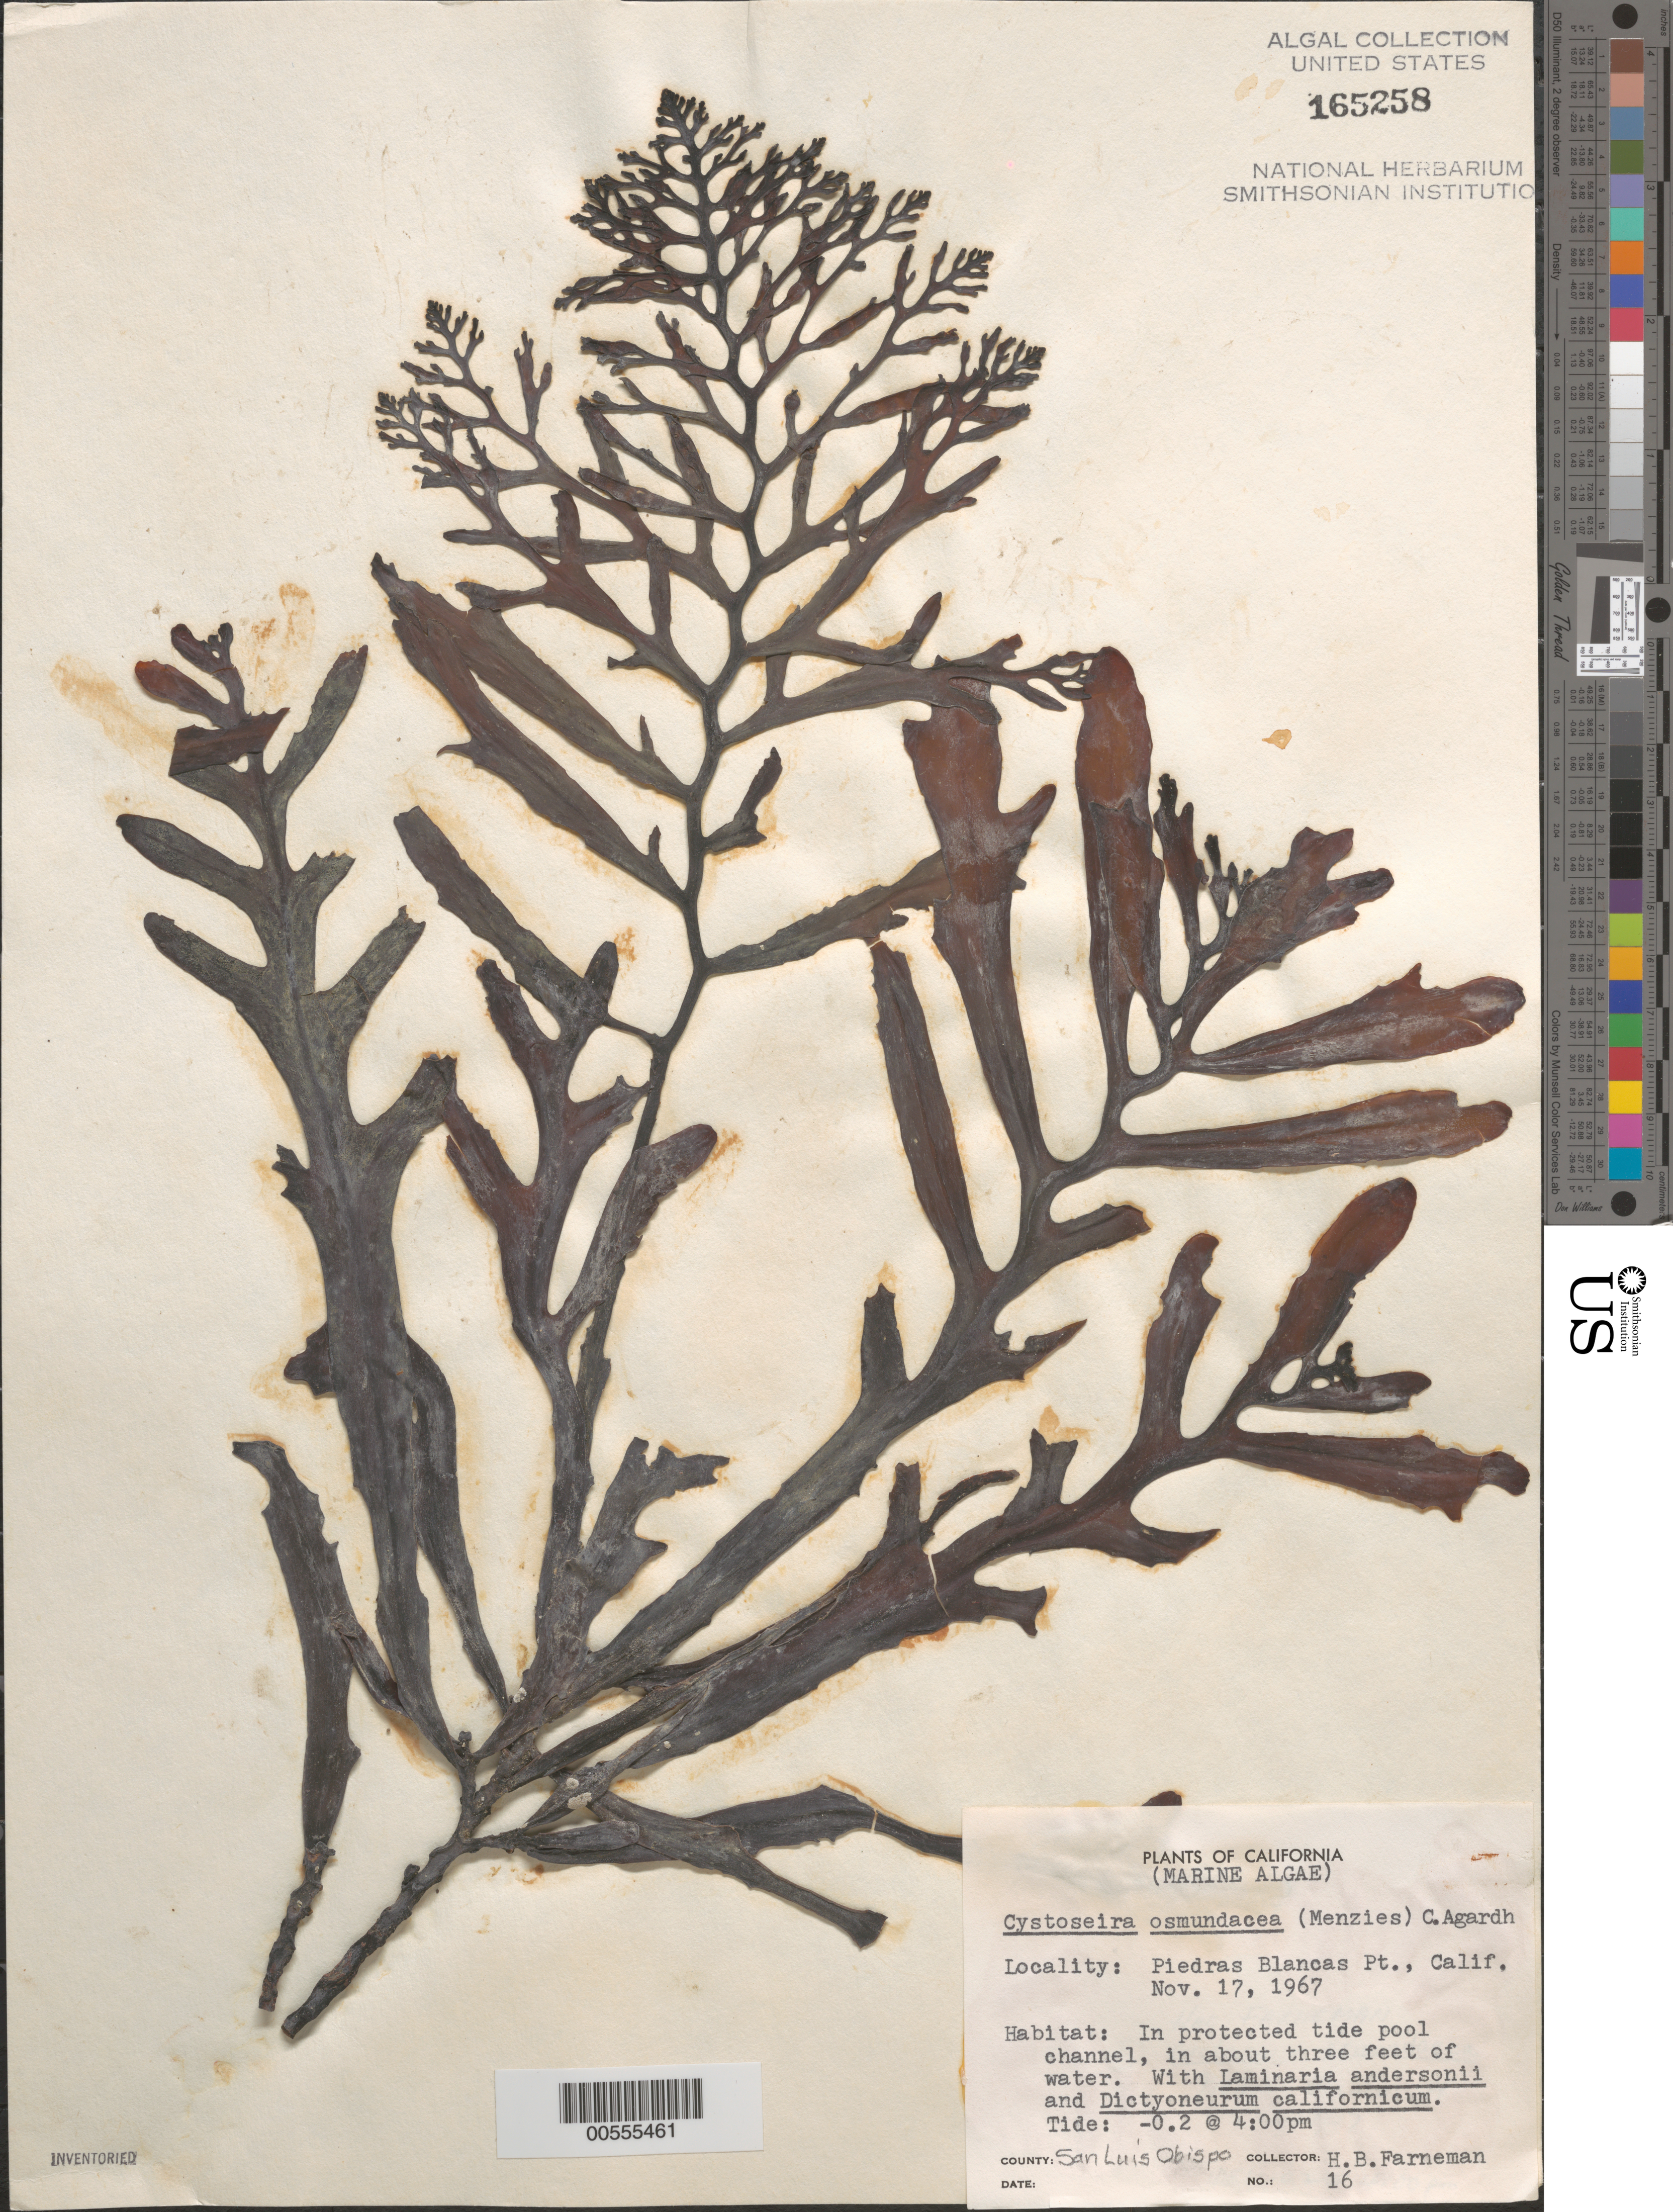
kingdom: Chromista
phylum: Ochrophyta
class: Phaeophyceae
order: Fucales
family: Sargassaceae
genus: Cystoseira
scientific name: Cystoseira osmundacea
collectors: H. Farneman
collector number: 16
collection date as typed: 17 Nov 1967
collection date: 1967-11-17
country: United States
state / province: California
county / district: San Luis Obispo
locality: Piedras Blancas Point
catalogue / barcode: US 165258